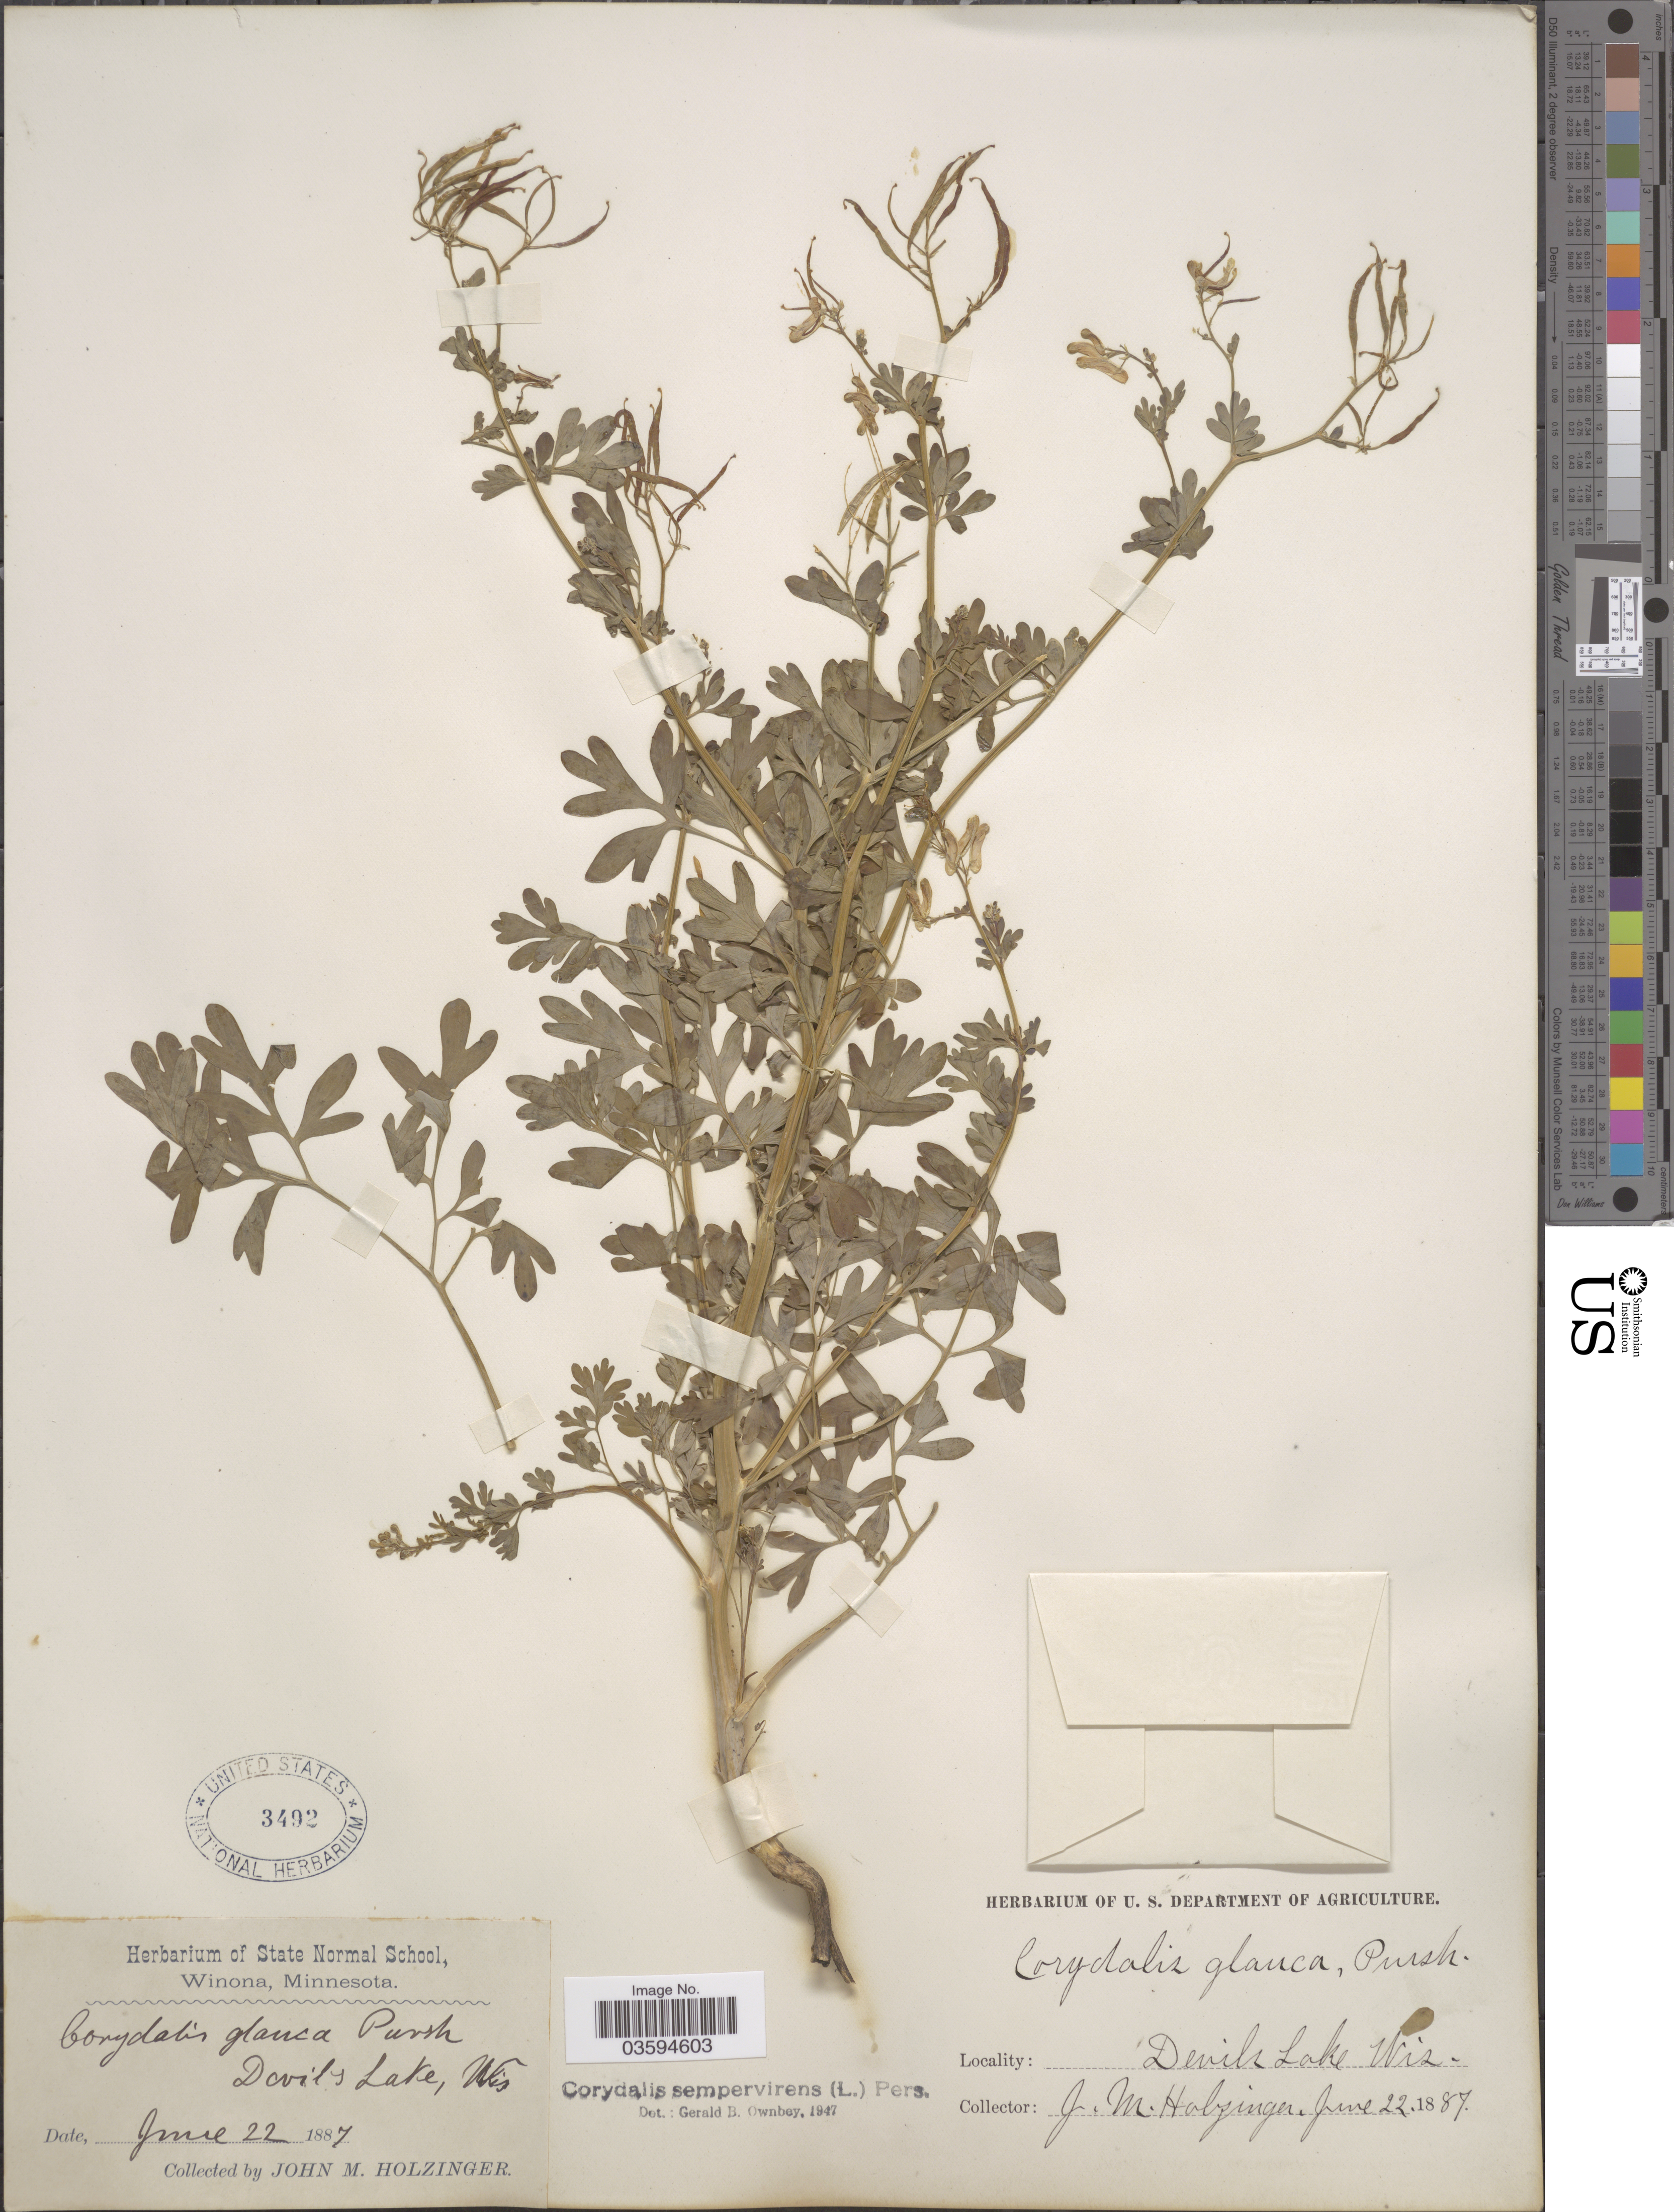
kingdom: Plantae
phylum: Tracheophyta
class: Magnoliopsida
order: Ranunculales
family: Papaveraceae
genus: Capnoides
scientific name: Capnoides sempervirens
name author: (L.) Borkh.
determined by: Strong, M. T., (US), Smithsonian Institution - National Museum of Natural History (UNITED STATES)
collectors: J. M. Holzinger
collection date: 1887-06-22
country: United States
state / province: Wisconsin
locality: Devils Lake.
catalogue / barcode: US 3492